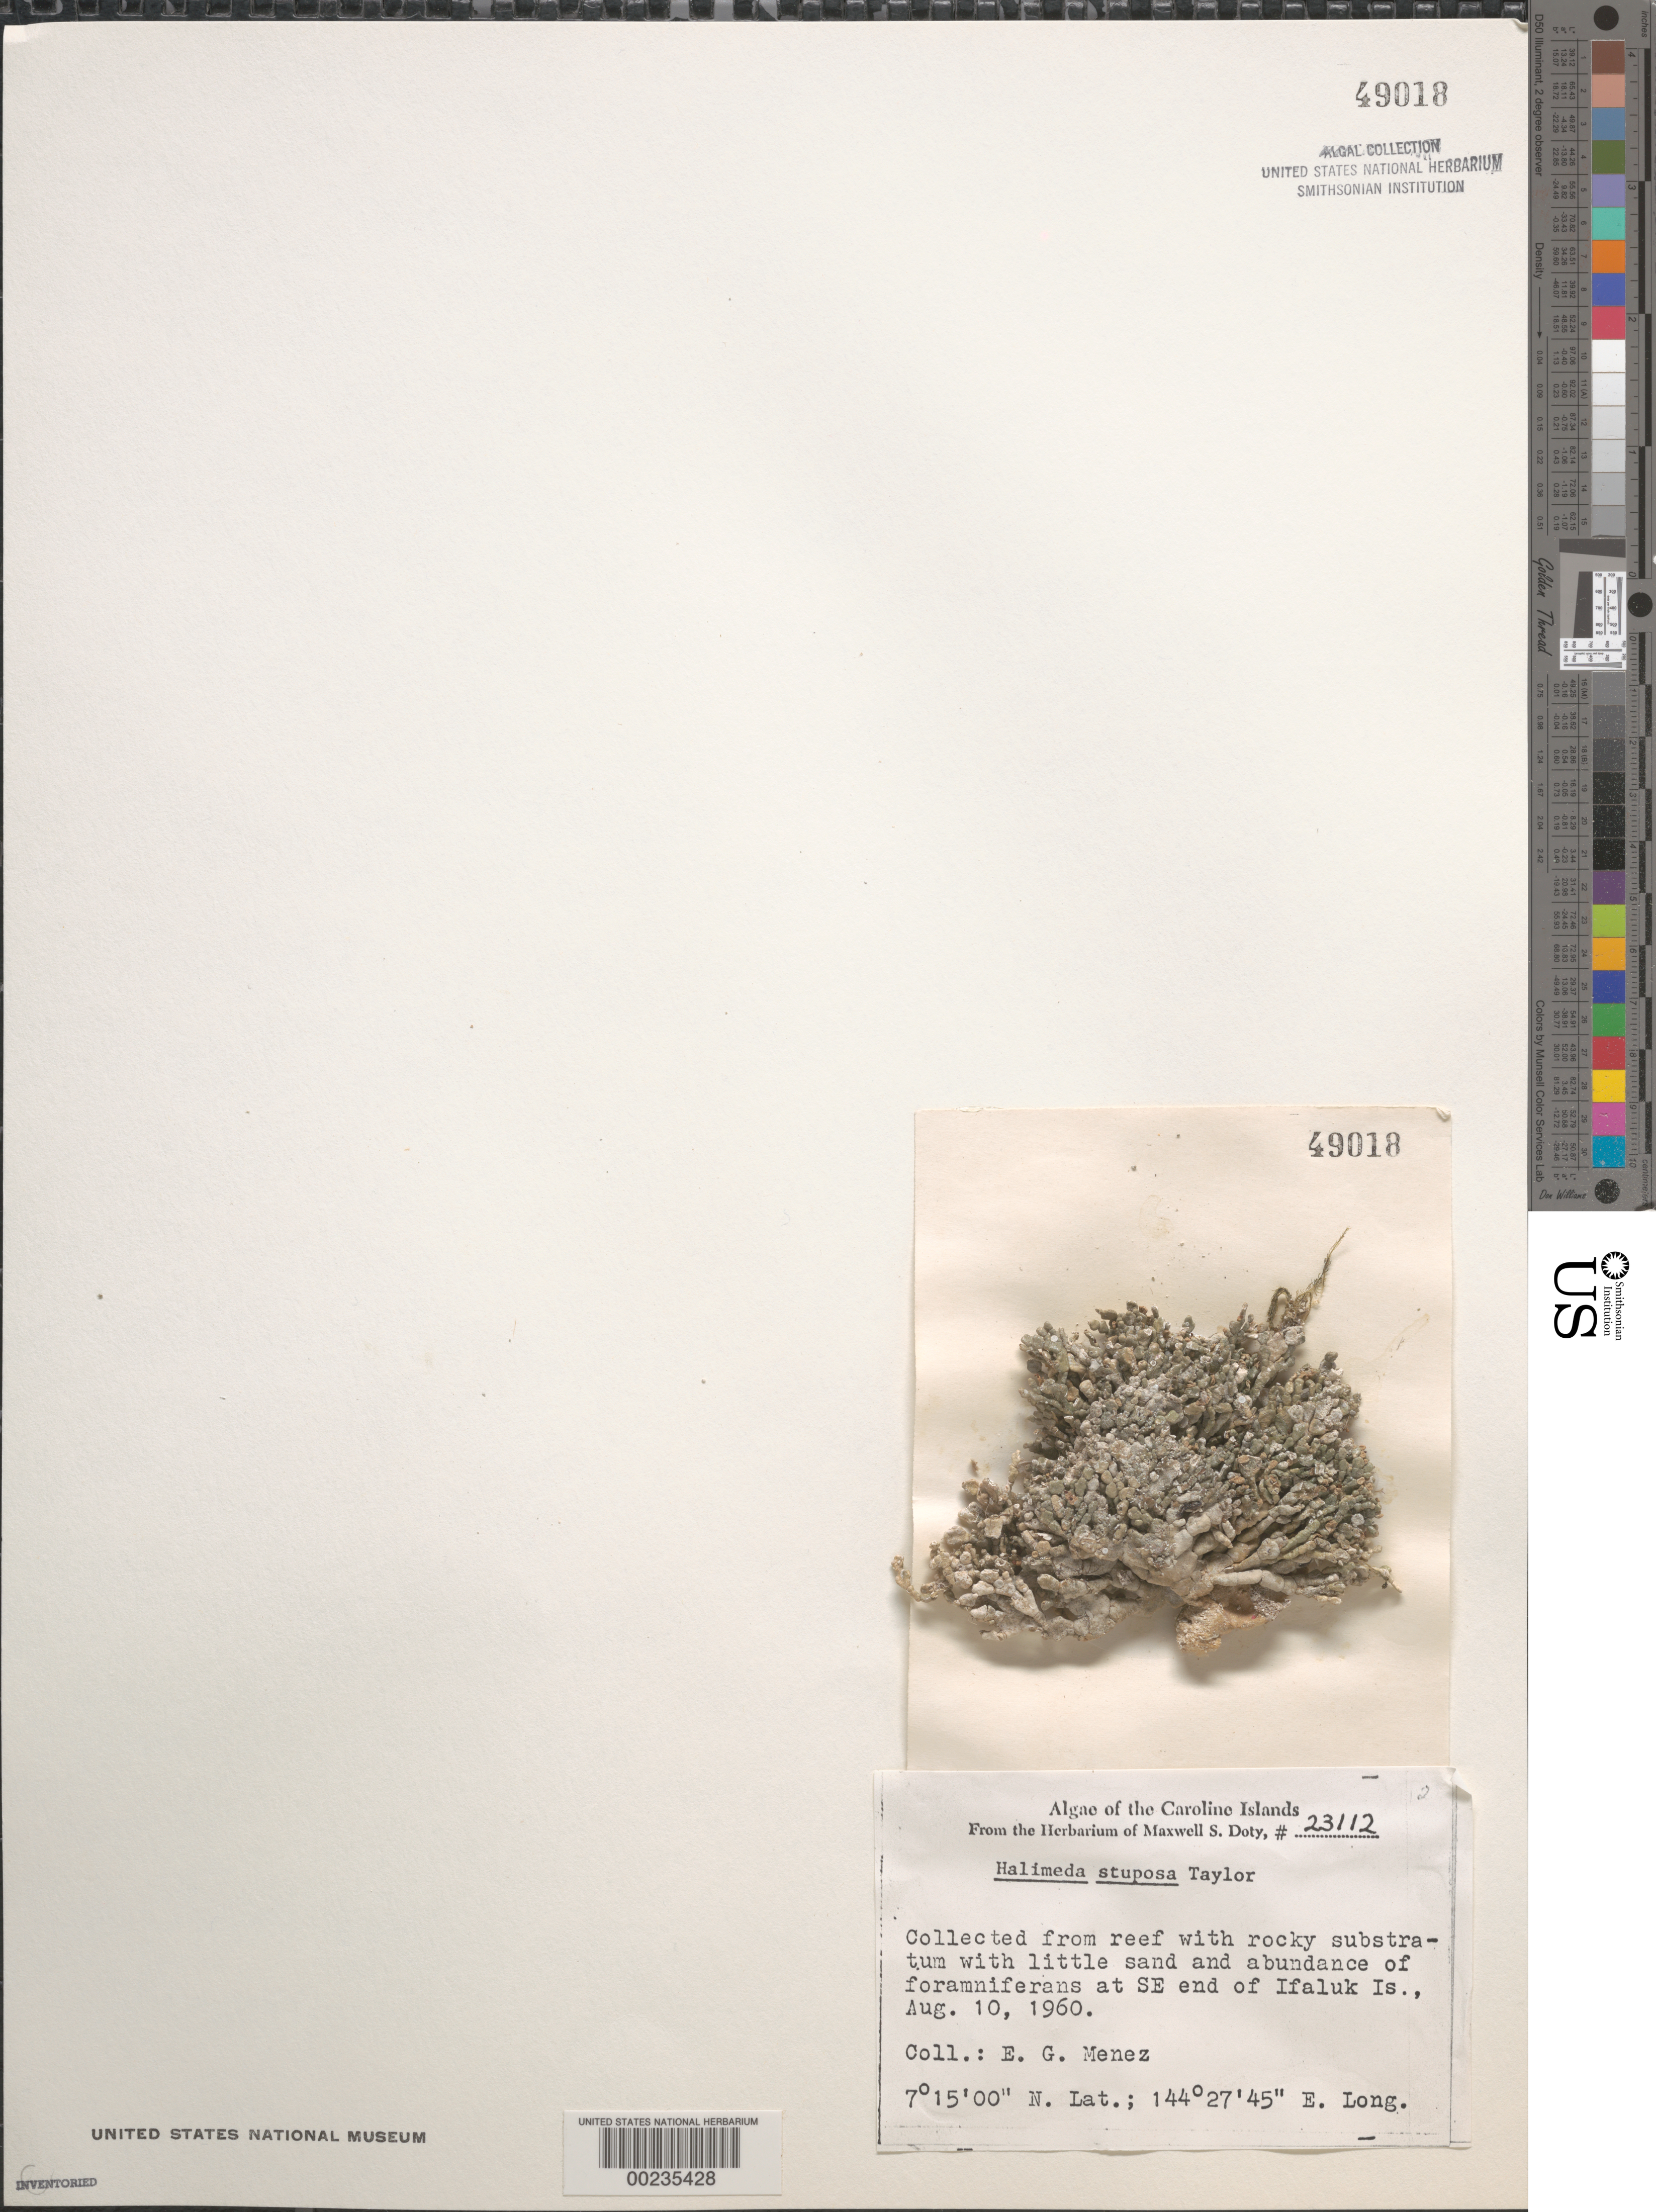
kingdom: Plantae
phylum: Chlorophyta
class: Ulvophyceae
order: Bryopsidales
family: Halimedaceae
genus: Halimeda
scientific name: Halimeda stuposa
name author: W.R. Taylor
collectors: Meñez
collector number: MSD 23112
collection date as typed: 10 Aug 1960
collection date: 1960-08-10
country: Micronesia, Federated States of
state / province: Yap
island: Ifalik (Ifaluk) Atoll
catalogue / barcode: US 49018